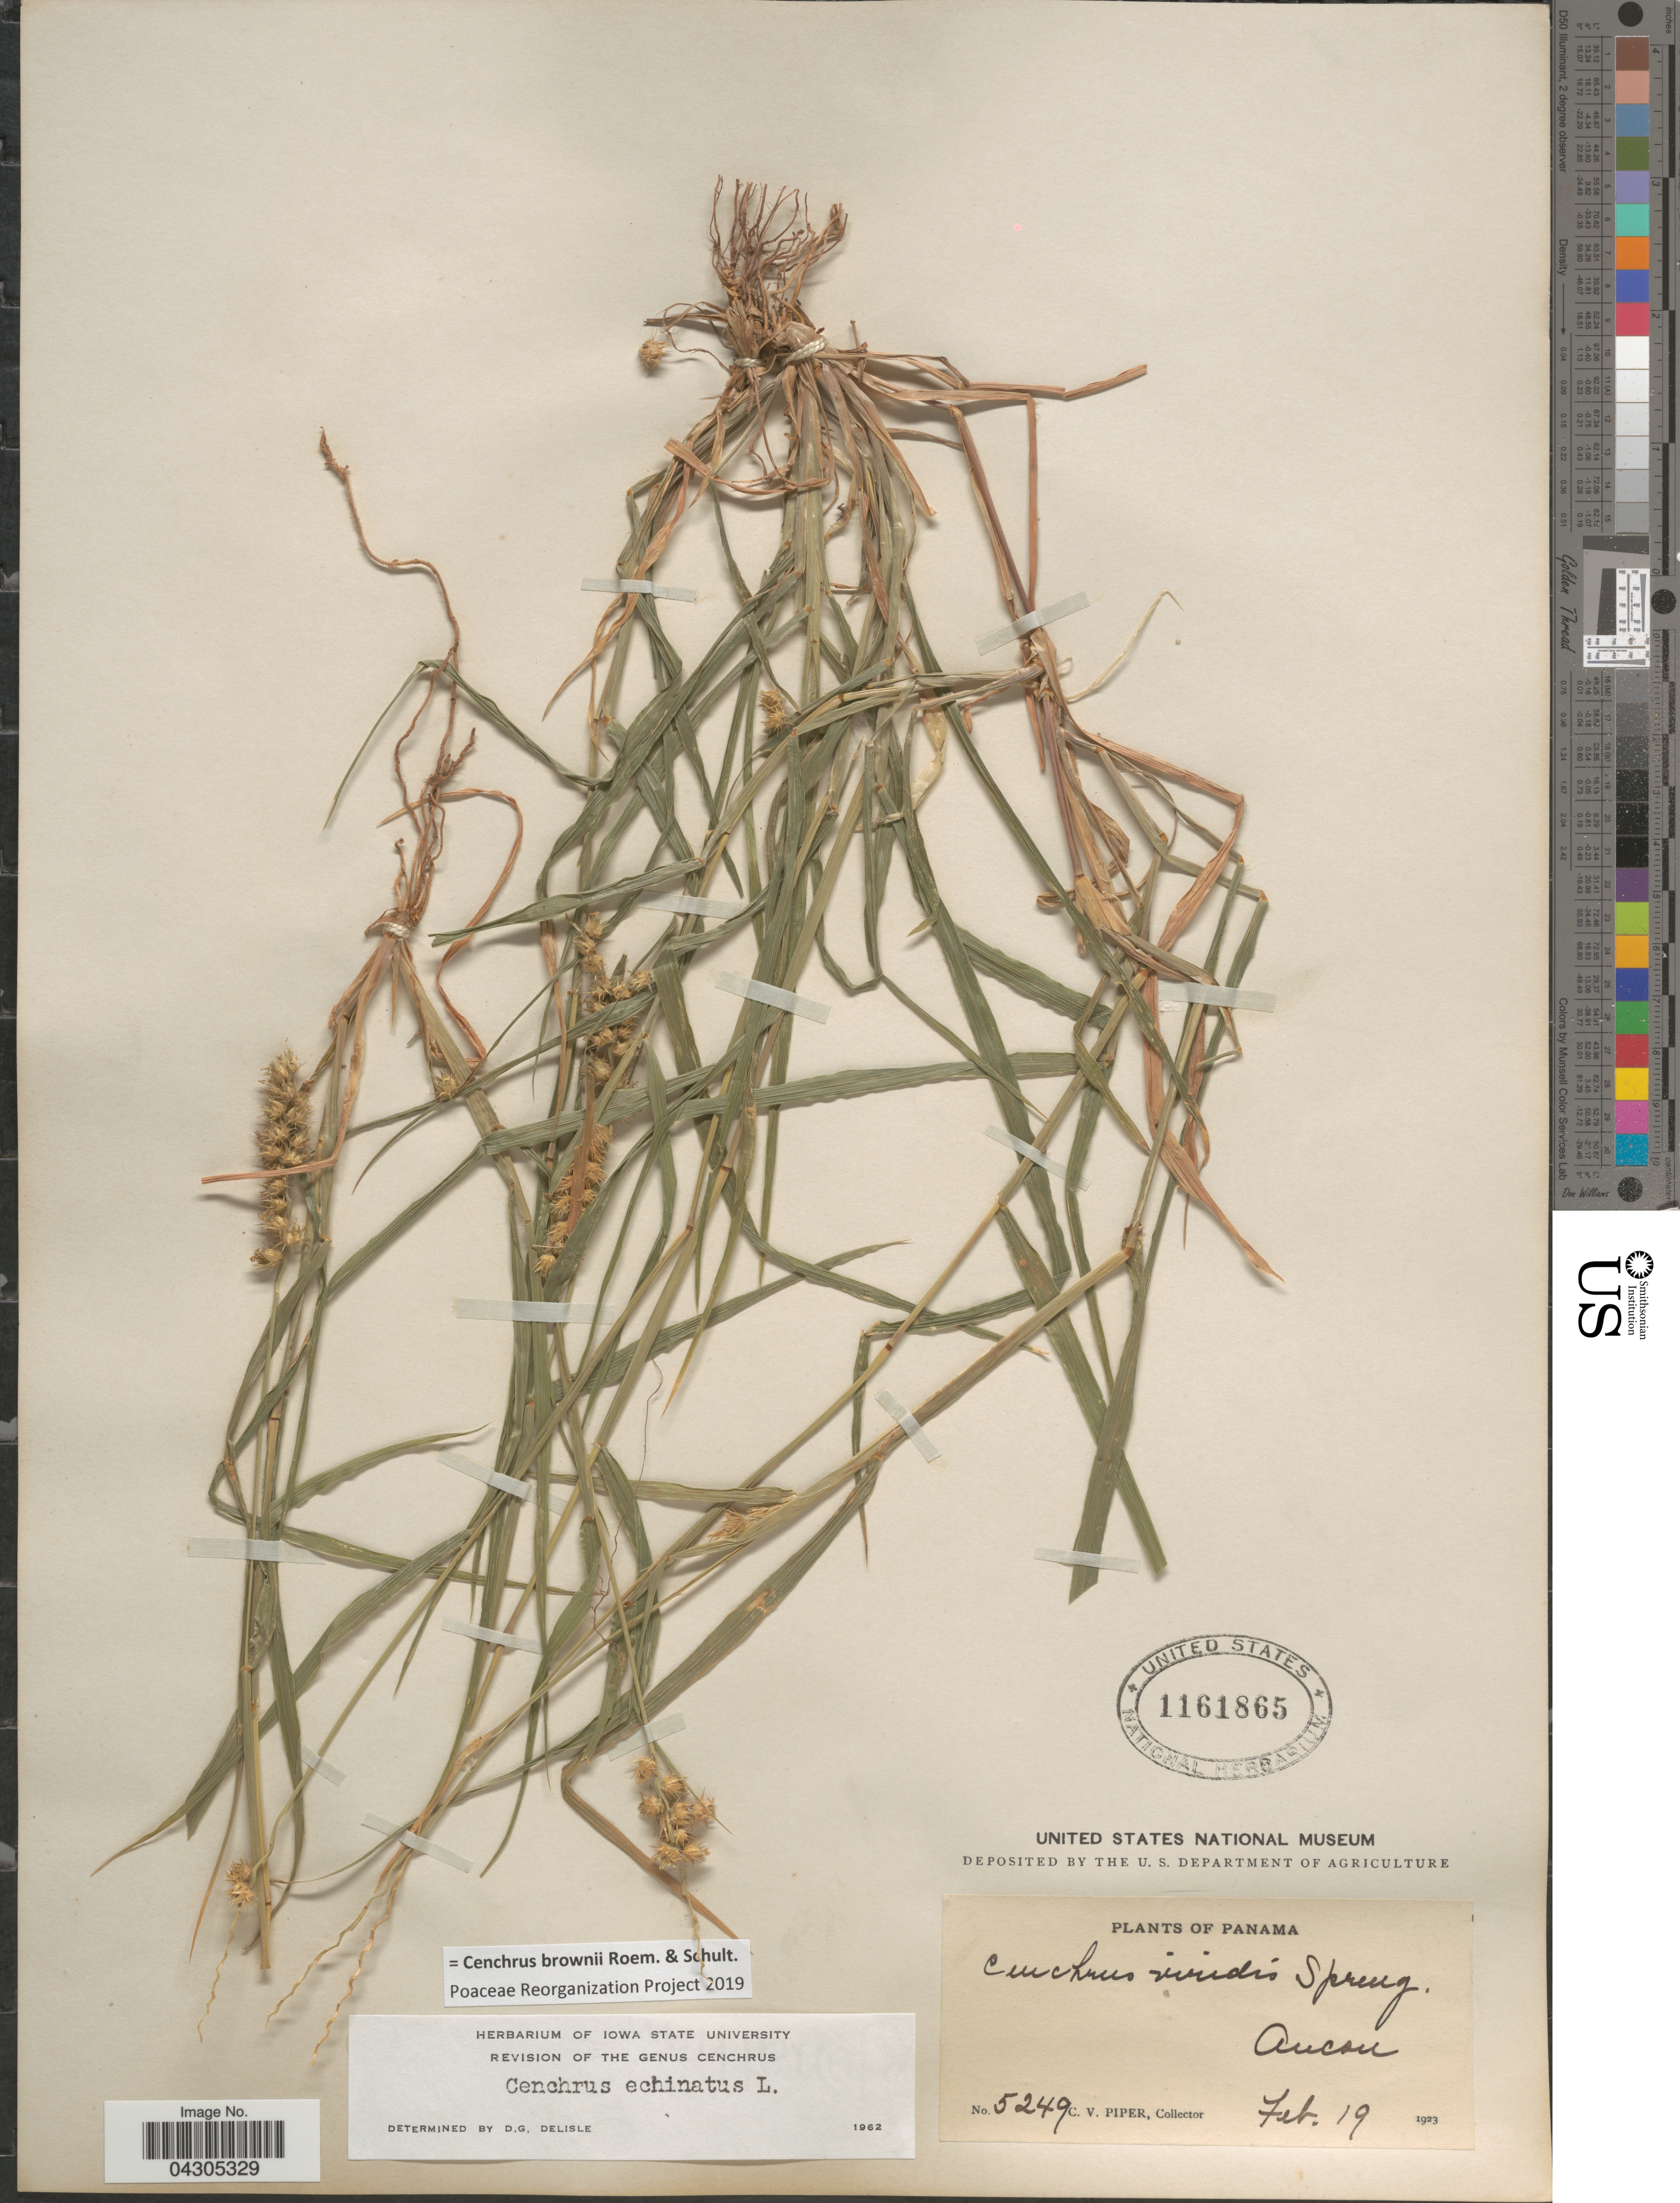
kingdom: Plantae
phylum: Tracheophyta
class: Liliopsida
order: Poales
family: Poaceae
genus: Cenchrus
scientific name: Cenchrus brownii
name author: Roem. & Schult.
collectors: C. V. Piper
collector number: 5249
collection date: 1923-02-19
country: Panama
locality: Ancon.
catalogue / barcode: US 1161865